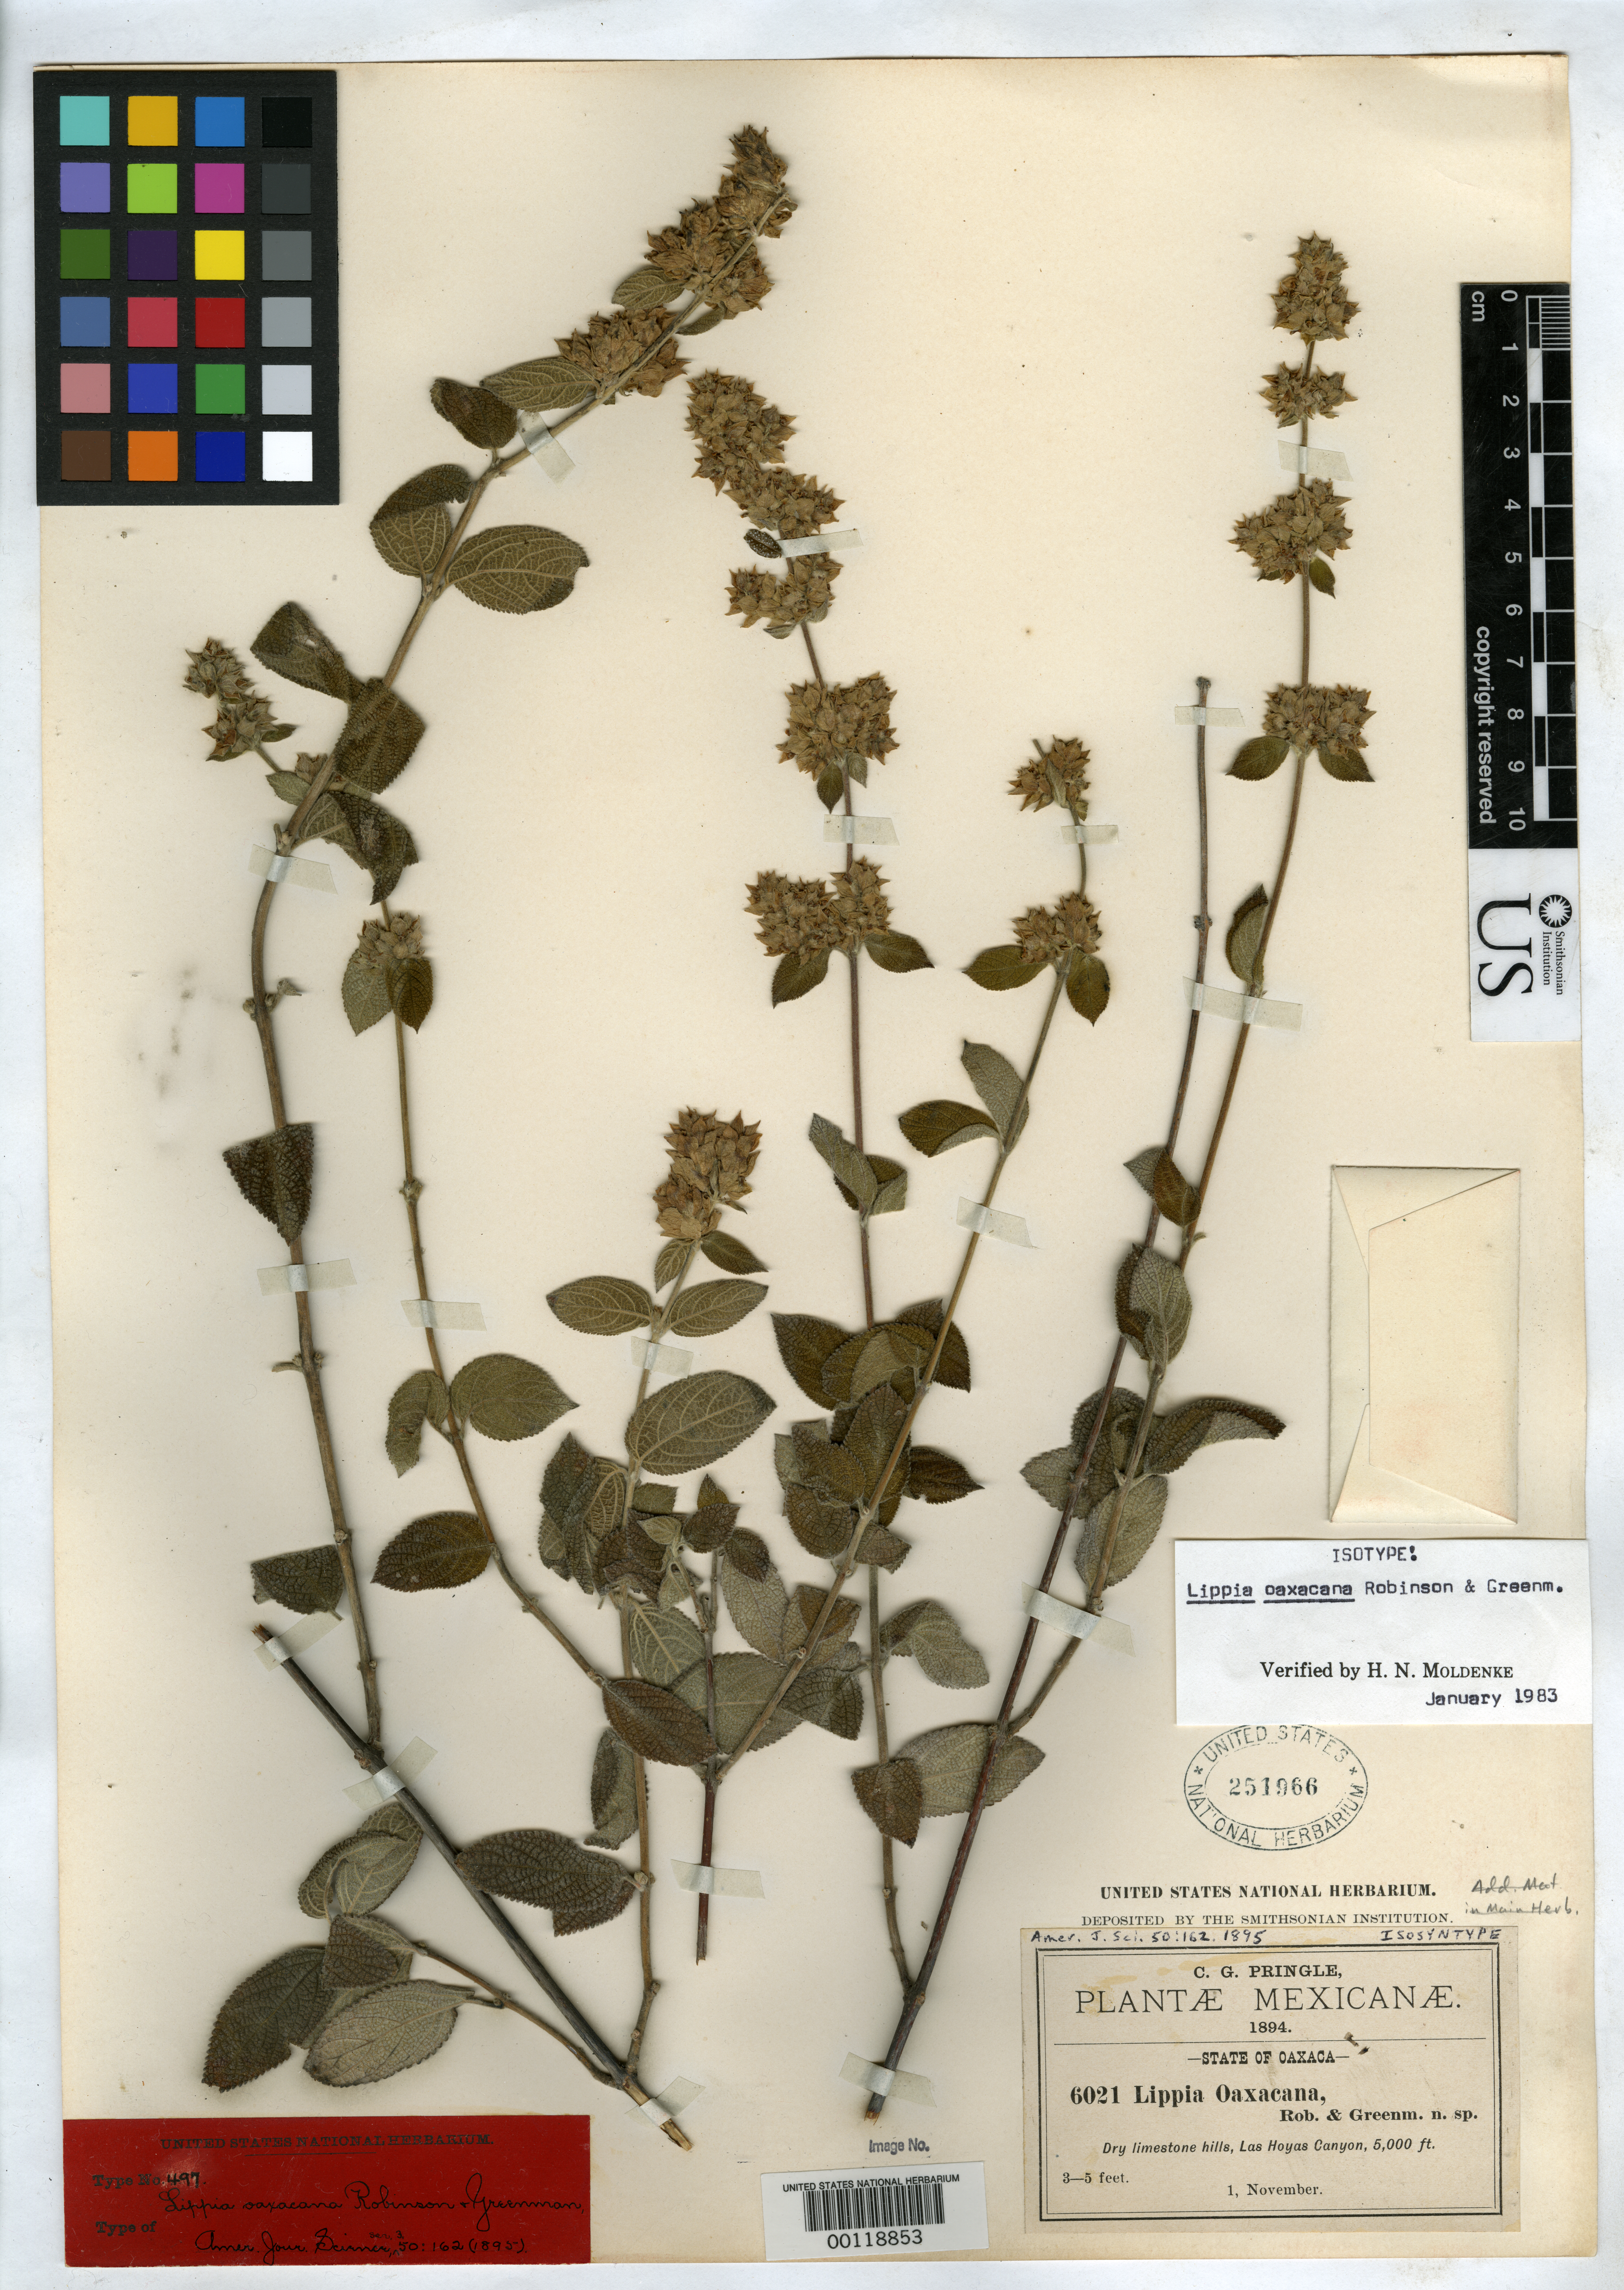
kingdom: Plantae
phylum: Tracheophyta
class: Magnoliopsida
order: Lamiales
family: Verbenaceae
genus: Lippia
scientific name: Lippia oaxacana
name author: B.L. Rob. & Greenm.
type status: Isosyntype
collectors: C. G. Pringle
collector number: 6021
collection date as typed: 01 Nov 1894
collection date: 1894-11-01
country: Mexico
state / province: Oaxaca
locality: Las Hoyas Canyon.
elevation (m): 1524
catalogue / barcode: US 251966